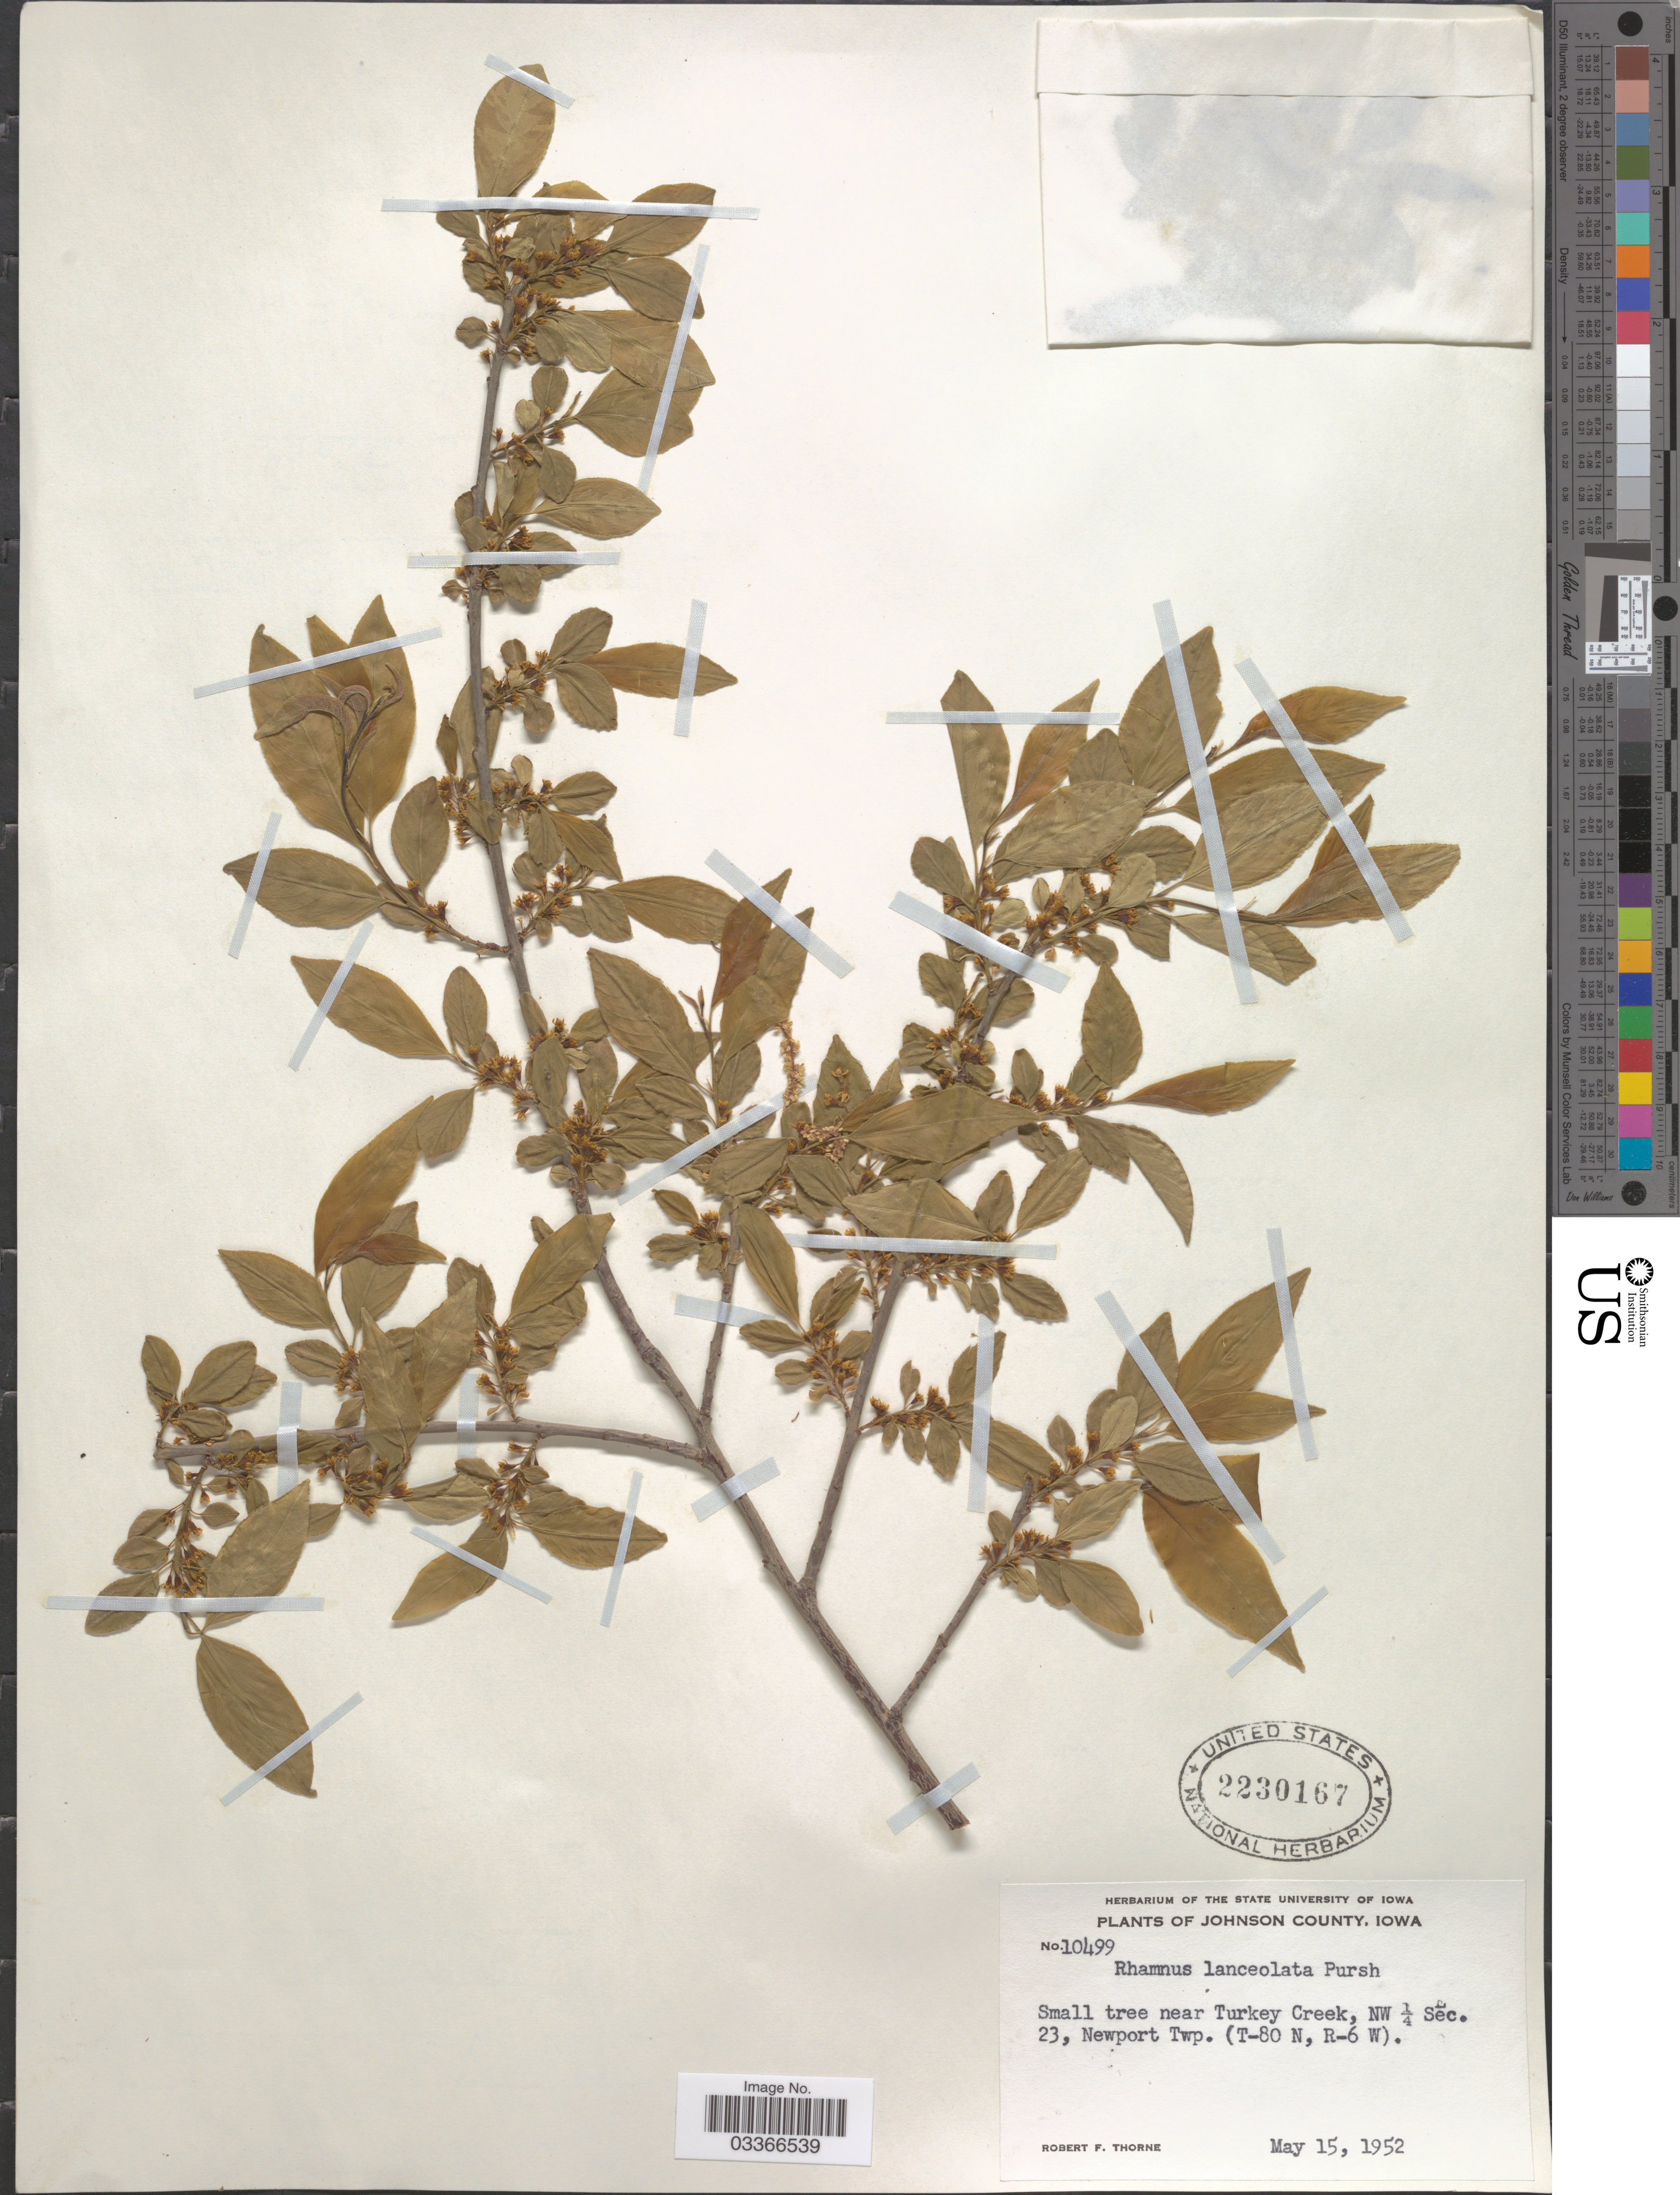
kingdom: Plantae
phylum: Tracheophyta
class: Magnoliopsida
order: Rosales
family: Rhamnaceae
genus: Rhamnus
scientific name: Rhamnus lanceolata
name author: Pursh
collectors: R. F. Thorne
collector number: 10499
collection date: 1952-05-15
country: United States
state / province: Iowa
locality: Johnson County. Near Turkey Creek, NW ¼ Sec. 23, Newport Twp. (T-80 N, R-6 W).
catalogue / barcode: US 2230167